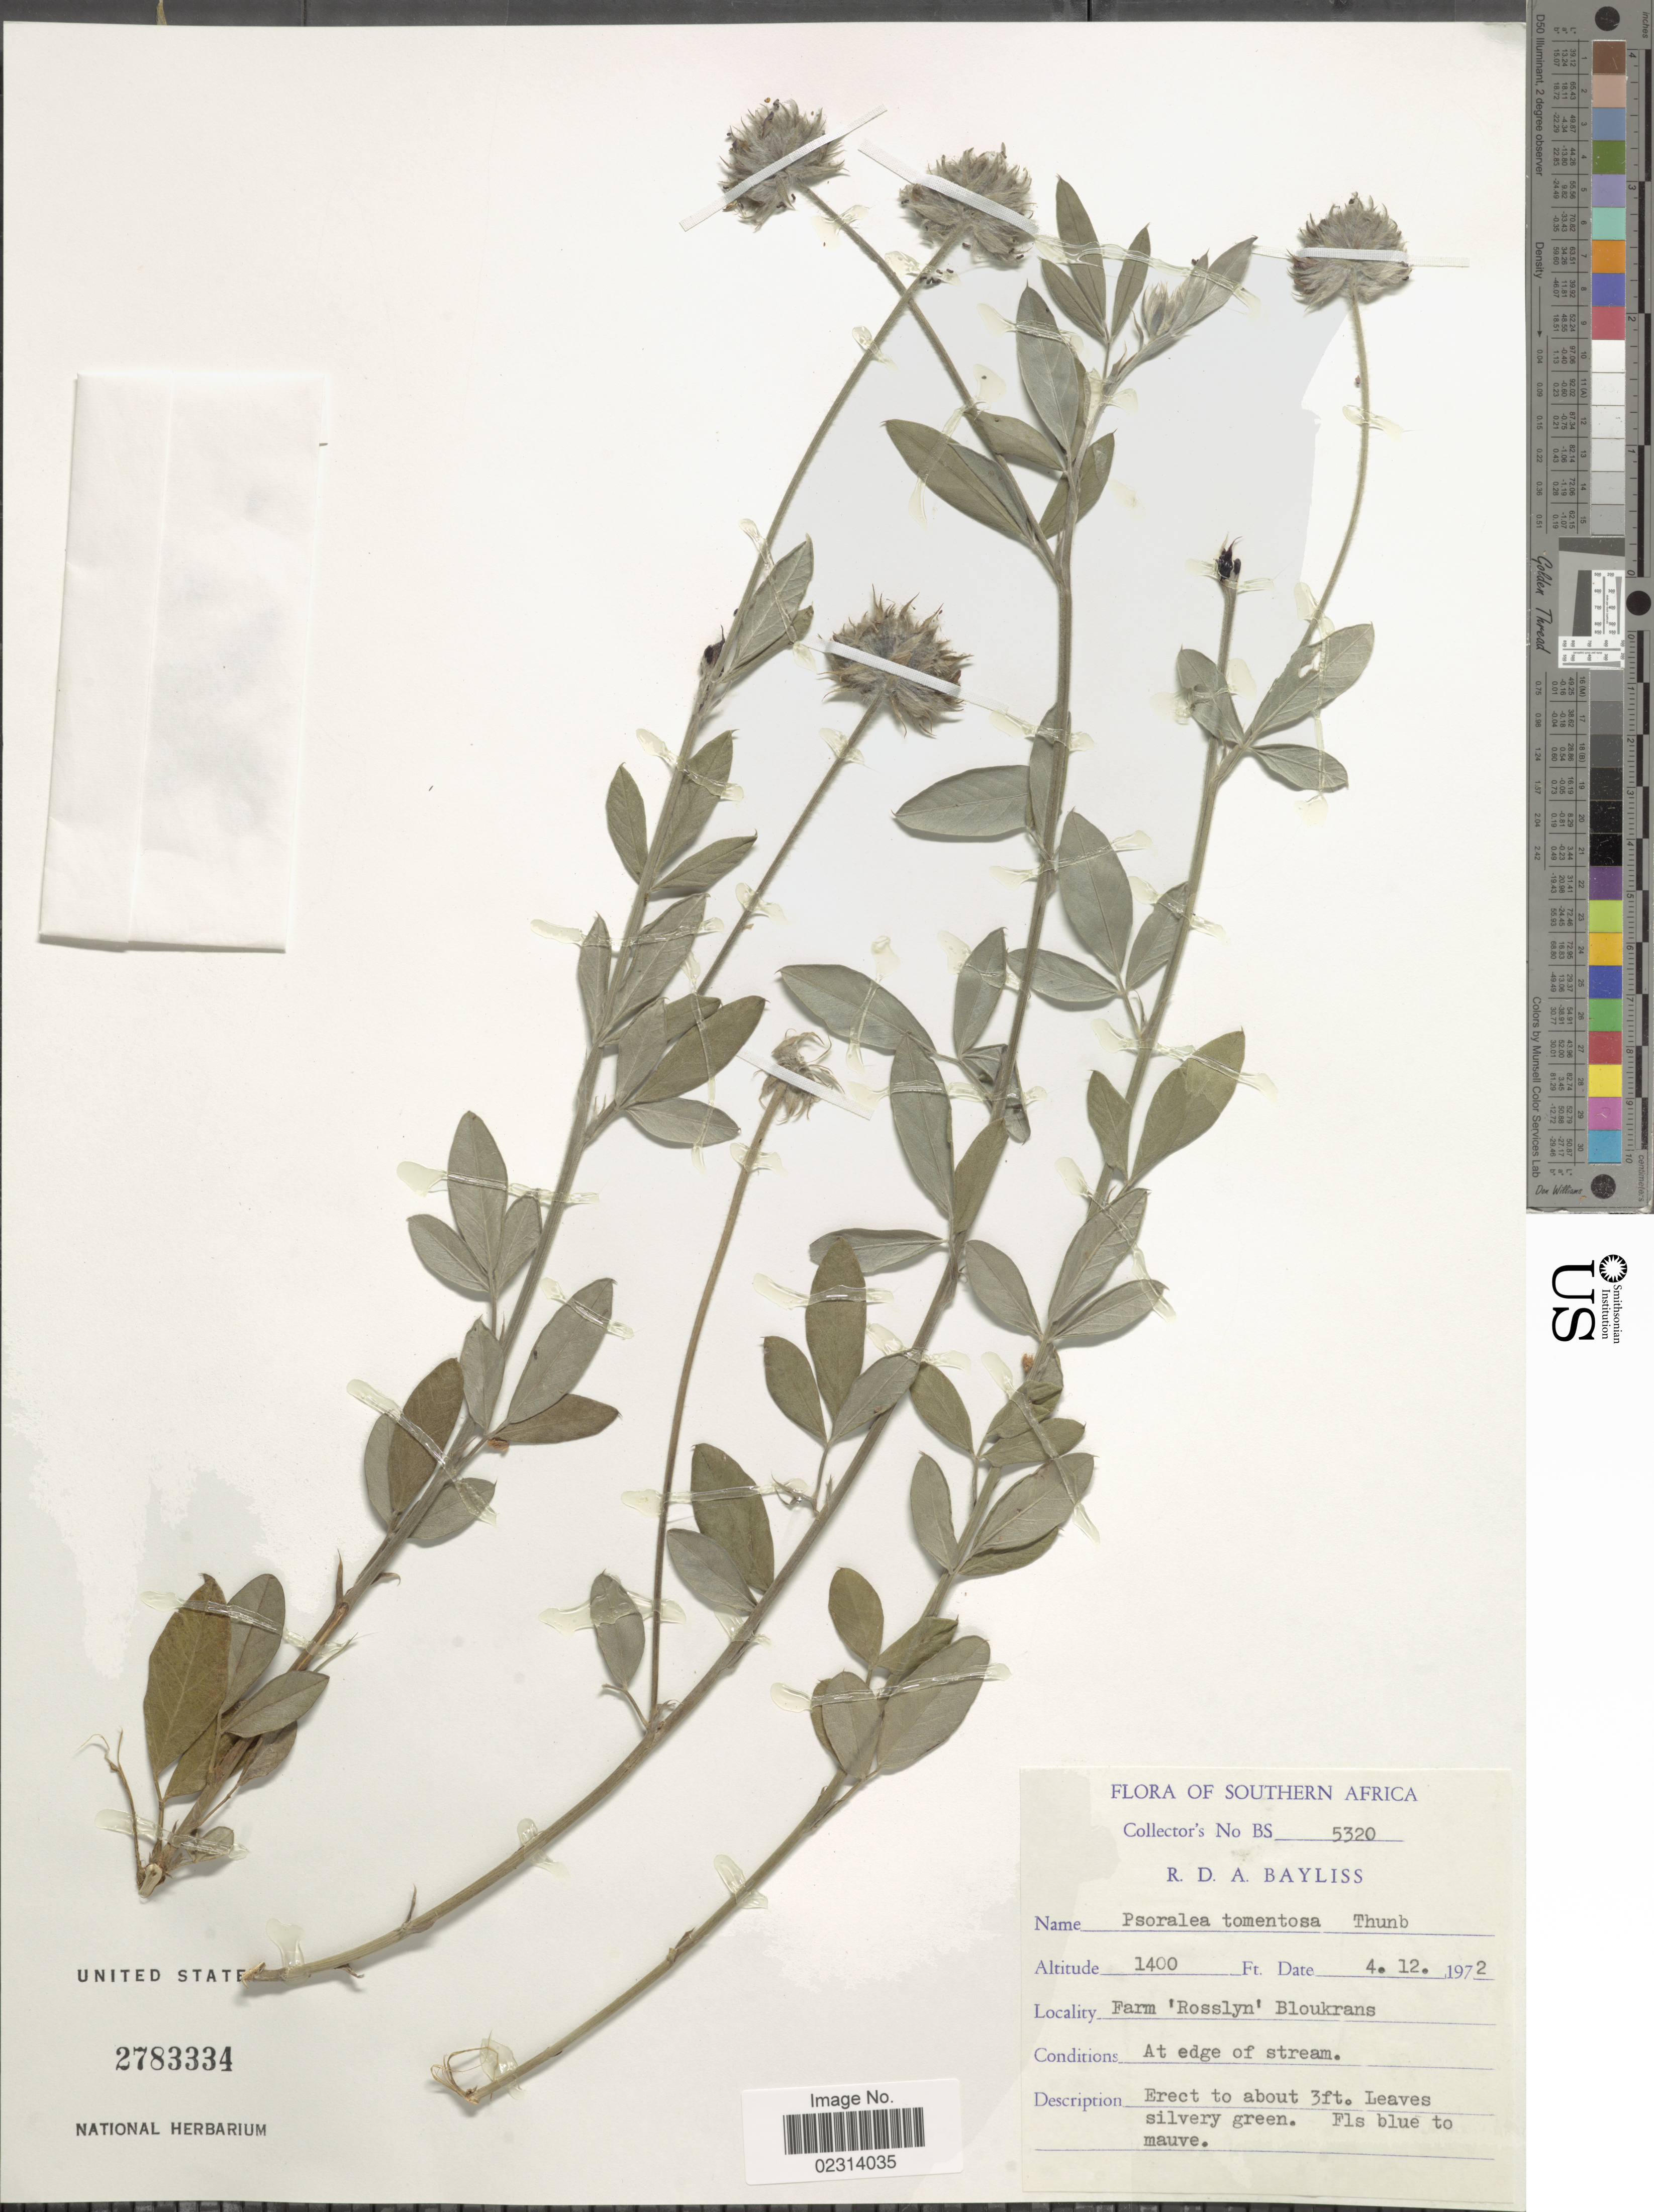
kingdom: Plantae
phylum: Tracheophyta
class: Magnoliopsida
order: Fabales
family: Fabaceae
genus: Psoralea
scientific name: Psoralea sericea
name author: Poir.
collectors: R. Bayliss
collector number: BS 5320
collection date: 1972-12-04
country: South Africa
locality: Southern Africa, Farm "Rosslyn" Bloukrans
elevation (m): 427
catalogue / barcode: US 2783334